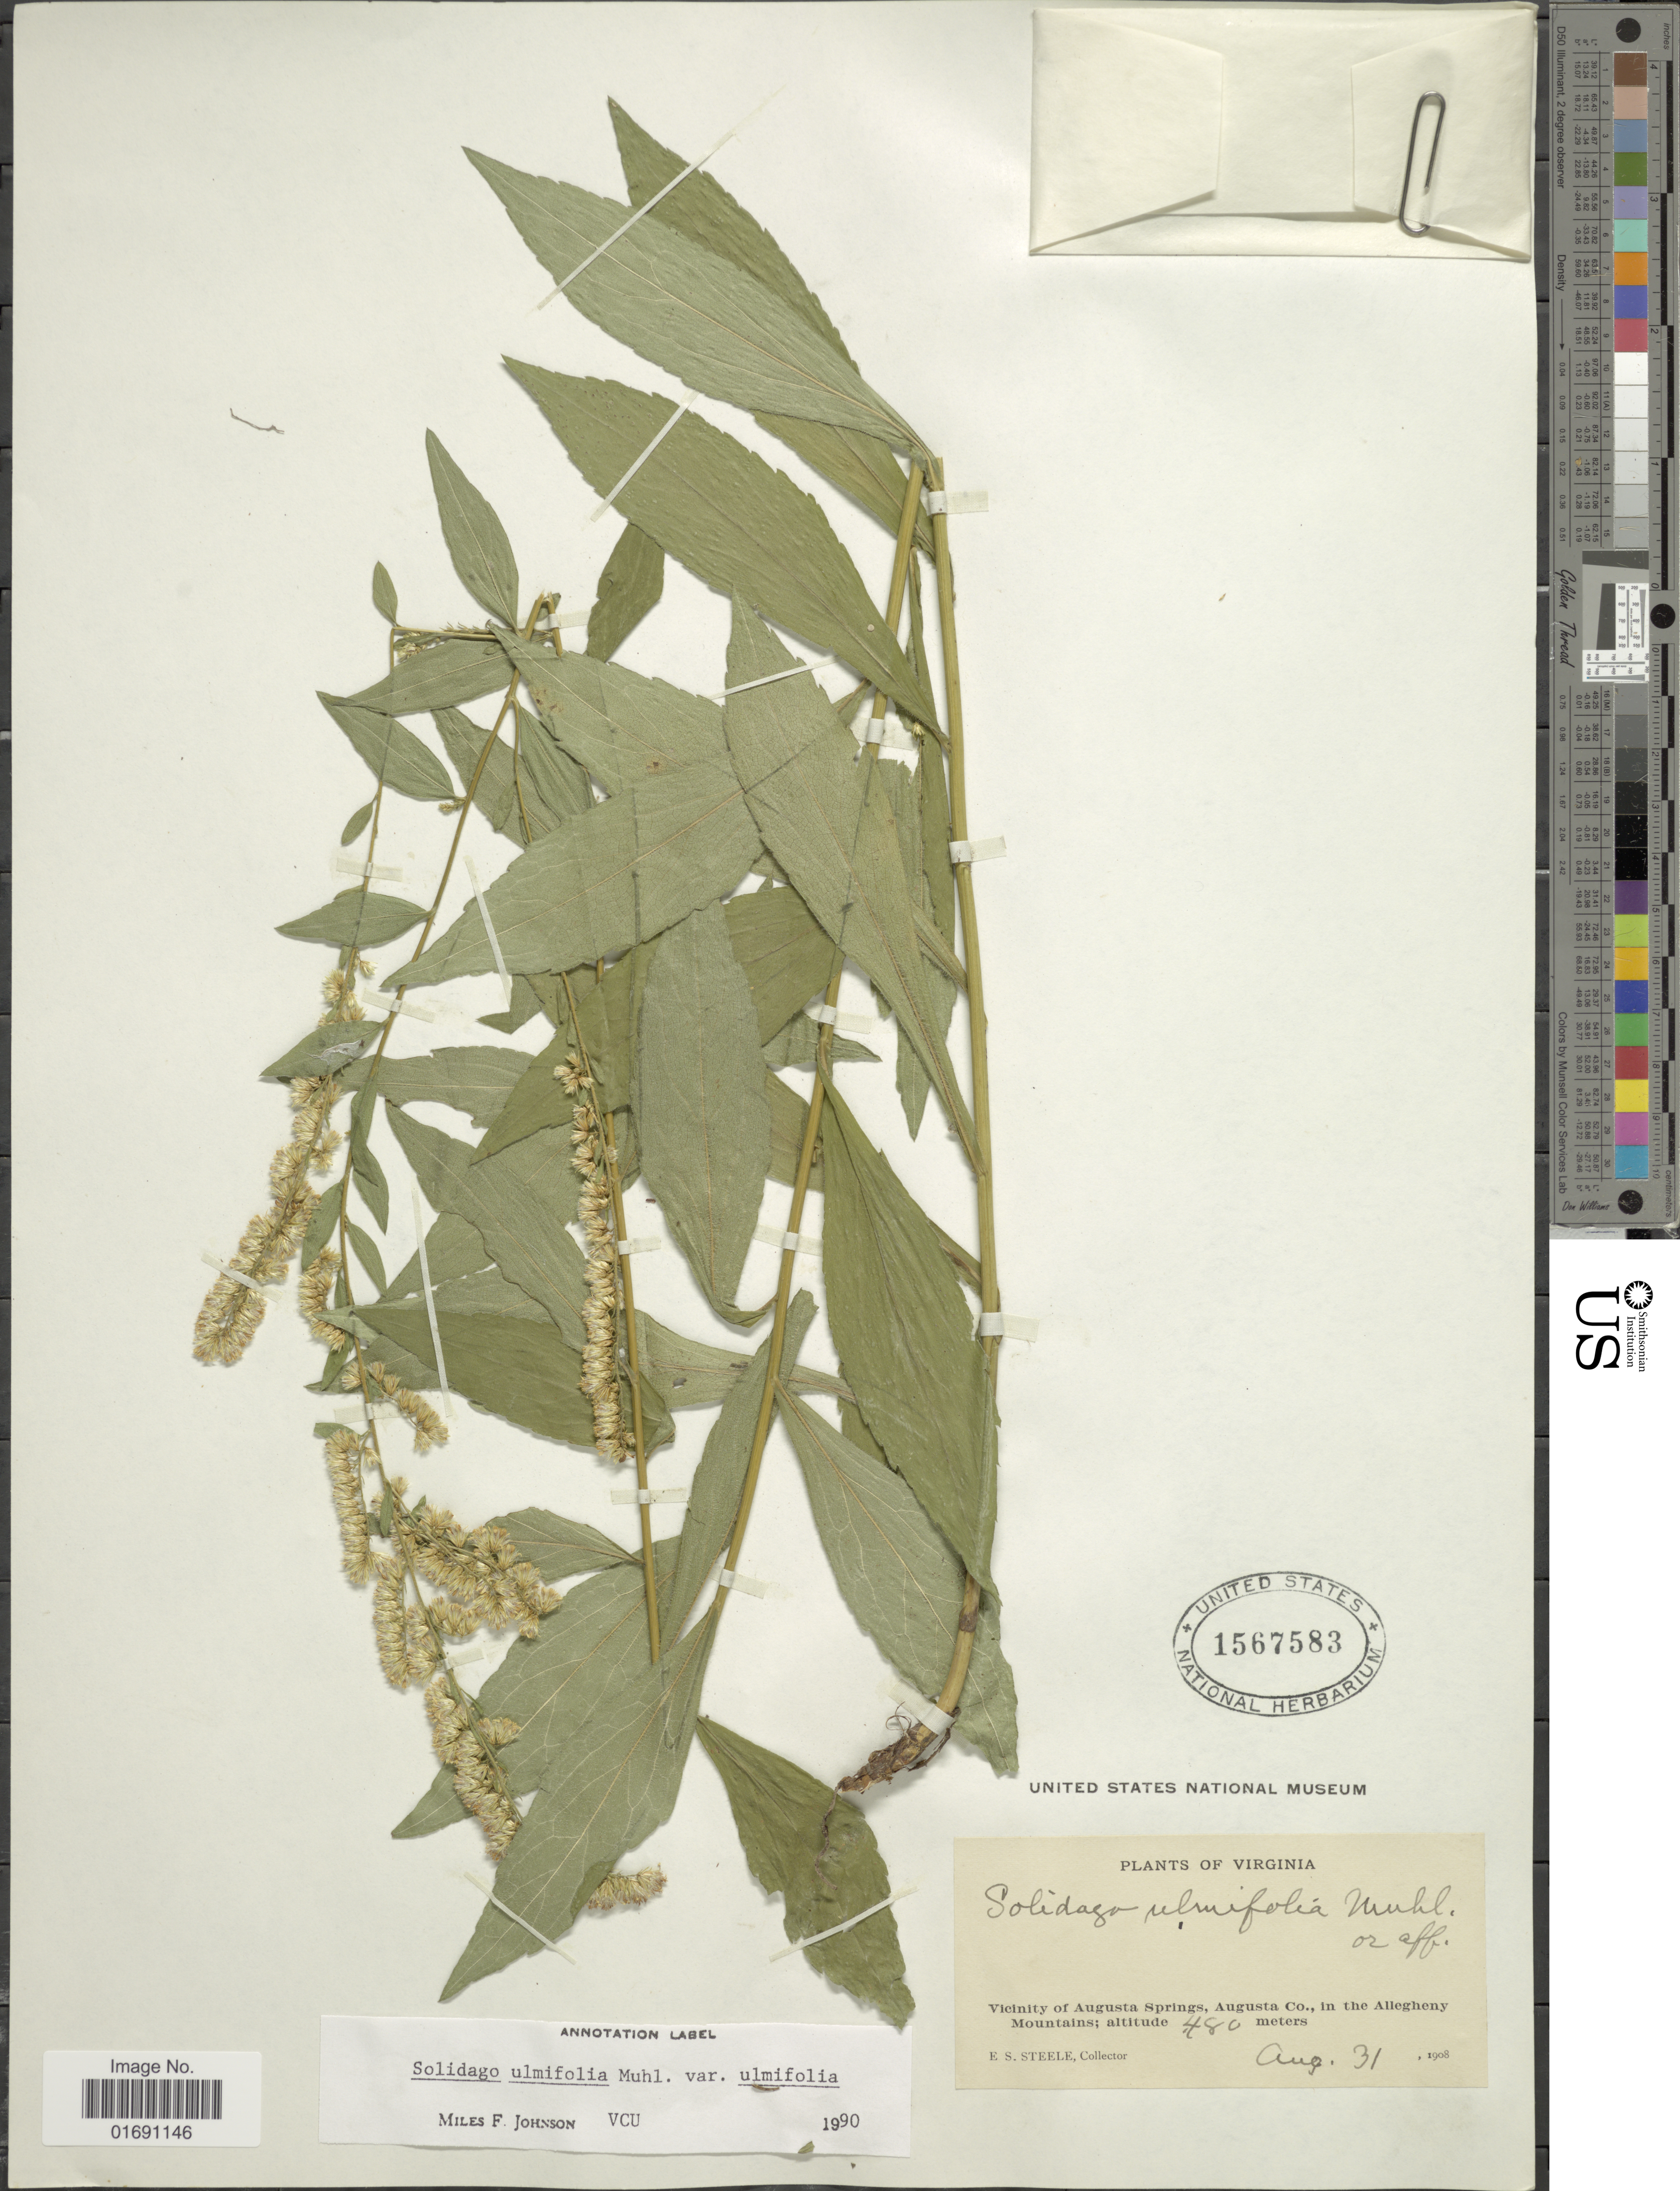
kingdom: Plantae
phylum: Tracheophyta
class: Magnoliopsida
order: Asterales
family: Asteraceae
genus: Solidago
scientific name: Solidago ulmifolia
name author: Muhl. ex Willd.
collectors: E. Steele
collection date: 1908-08-31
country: United States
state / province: Virginia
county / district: Augusta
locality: Vicinity of Augusta Springs, Augusta Co., in the Allegheny Mountains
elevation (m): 480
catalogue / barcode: US 1567583